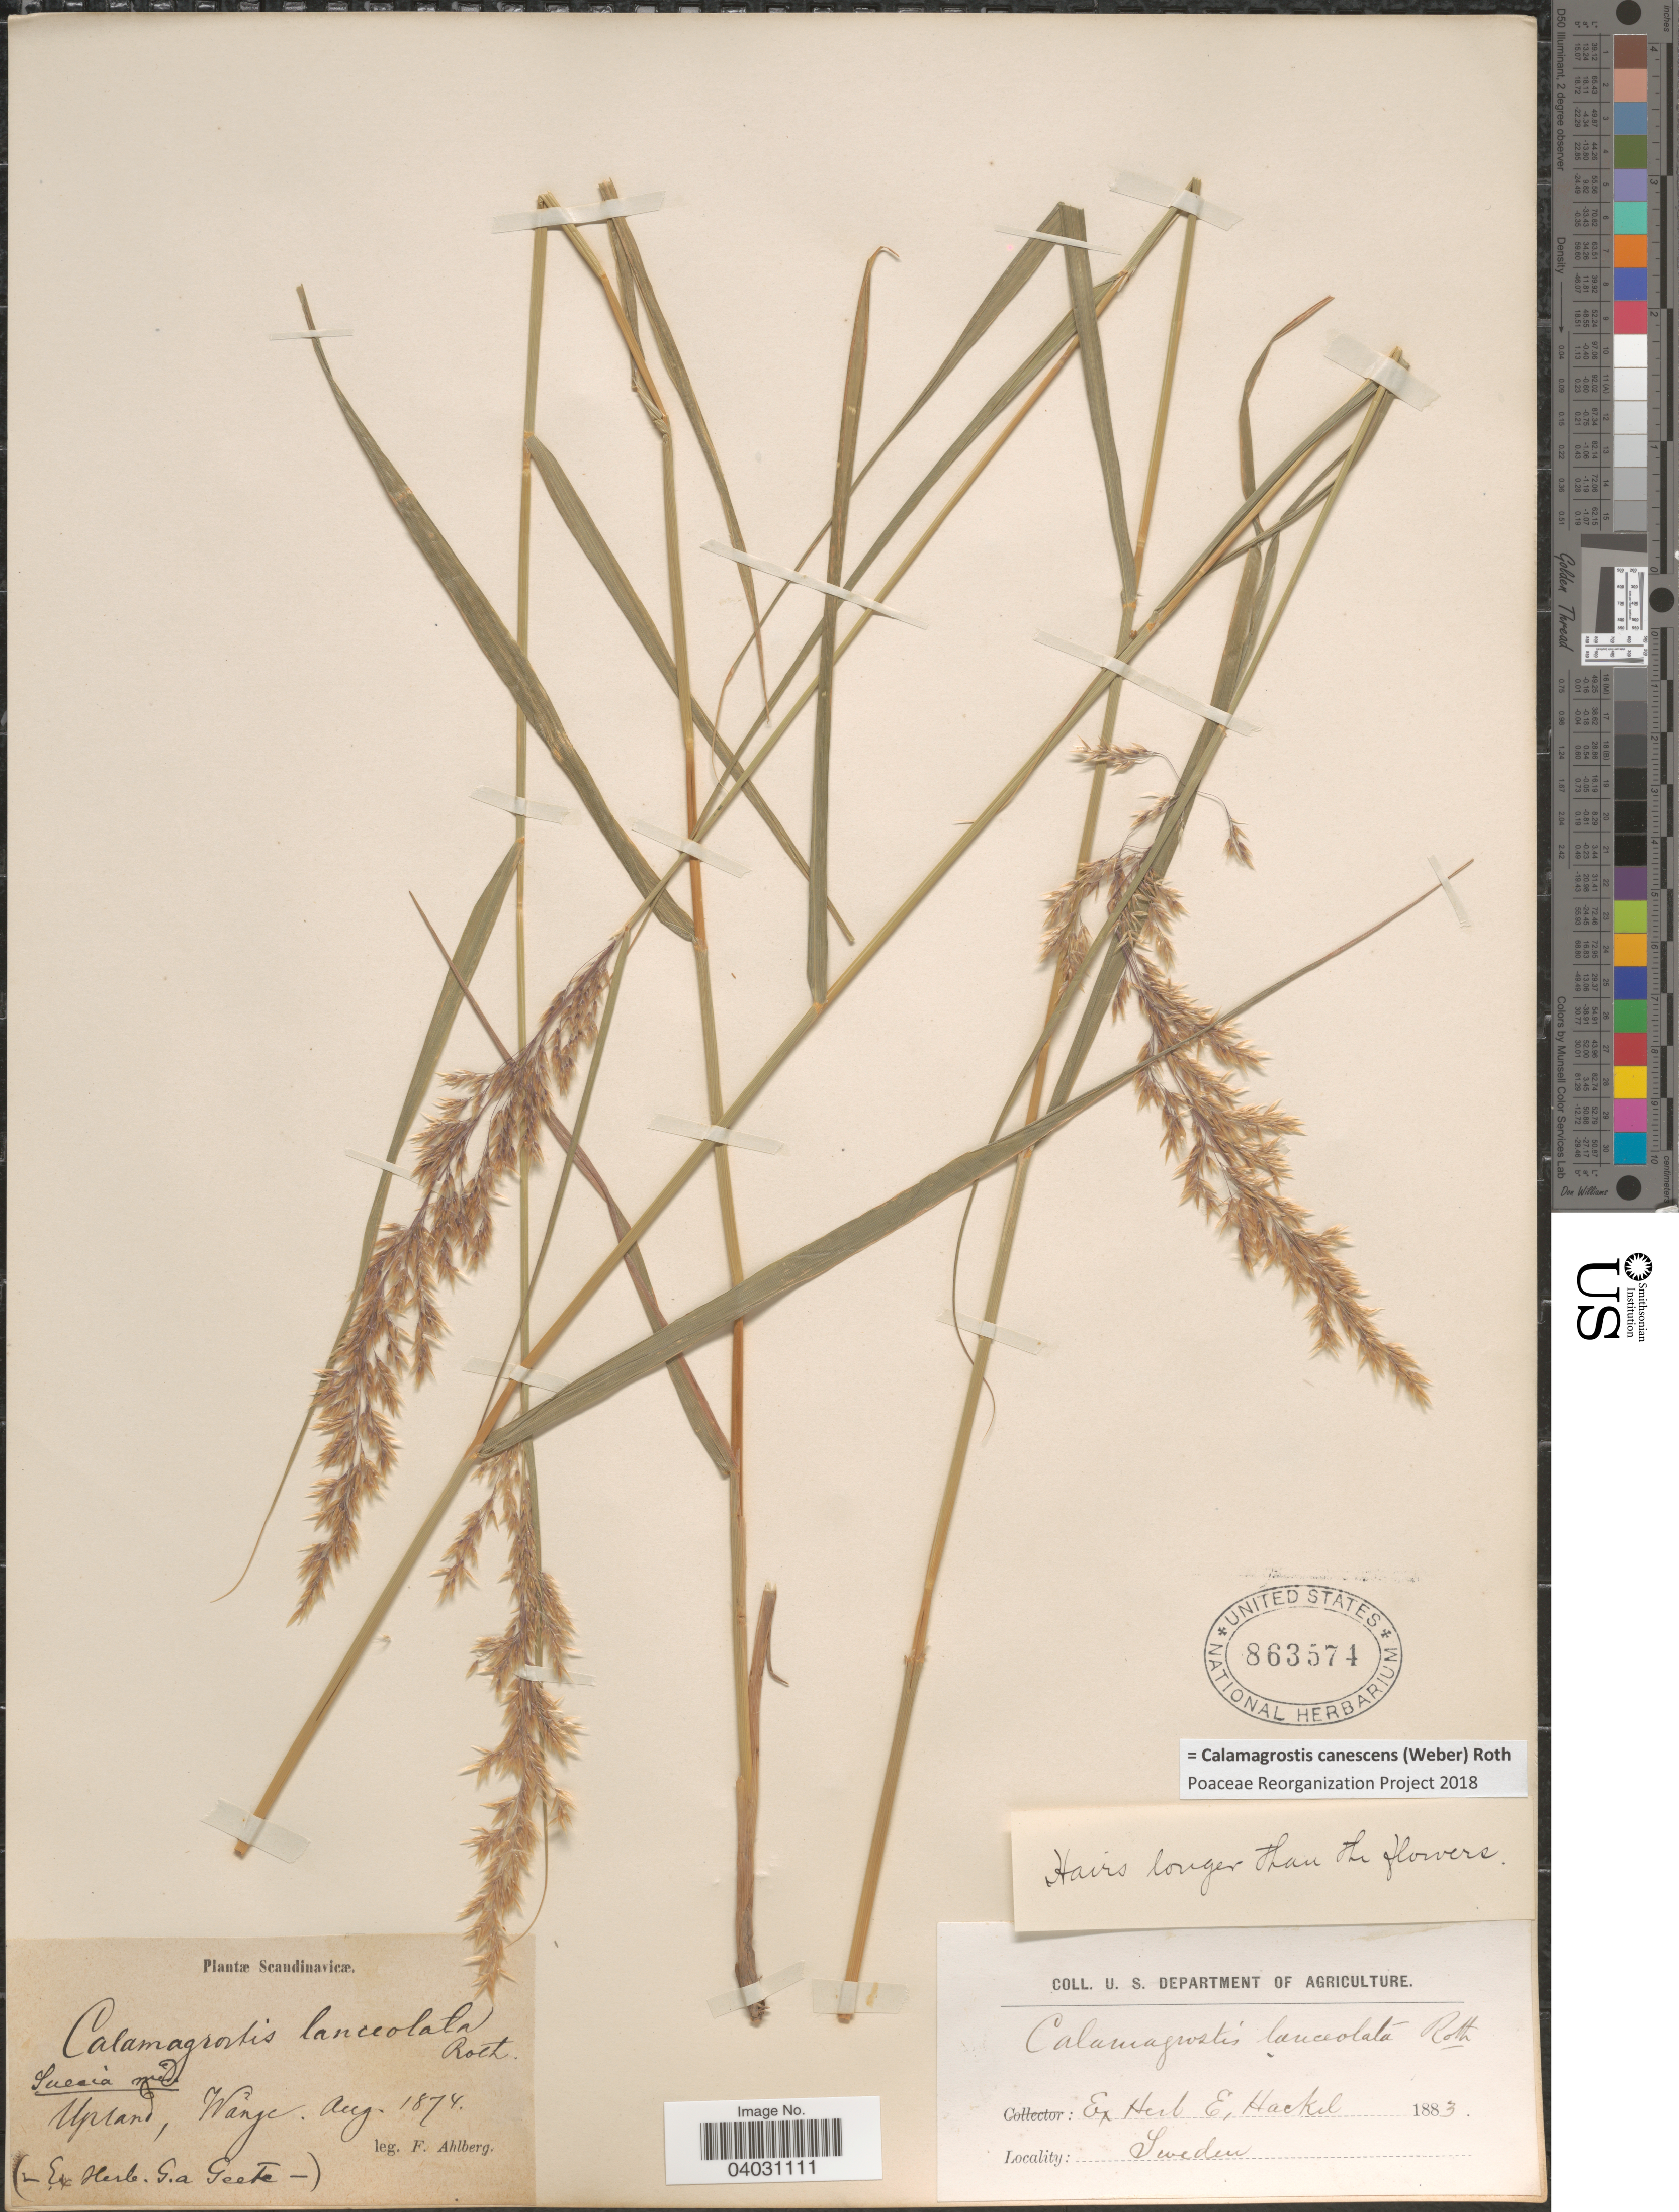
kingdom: Plantae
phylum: Tracheophyta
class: Liliopsida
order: Poales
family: Poaceae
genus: Calamagrostis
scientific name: Calamagrostis canescens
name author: (G.H. Weber) Roth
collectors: F. Ahlberg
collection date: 1874-08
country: Sweden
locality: Scandinavicæ. Upland, Wänge.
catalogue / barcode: US 863574